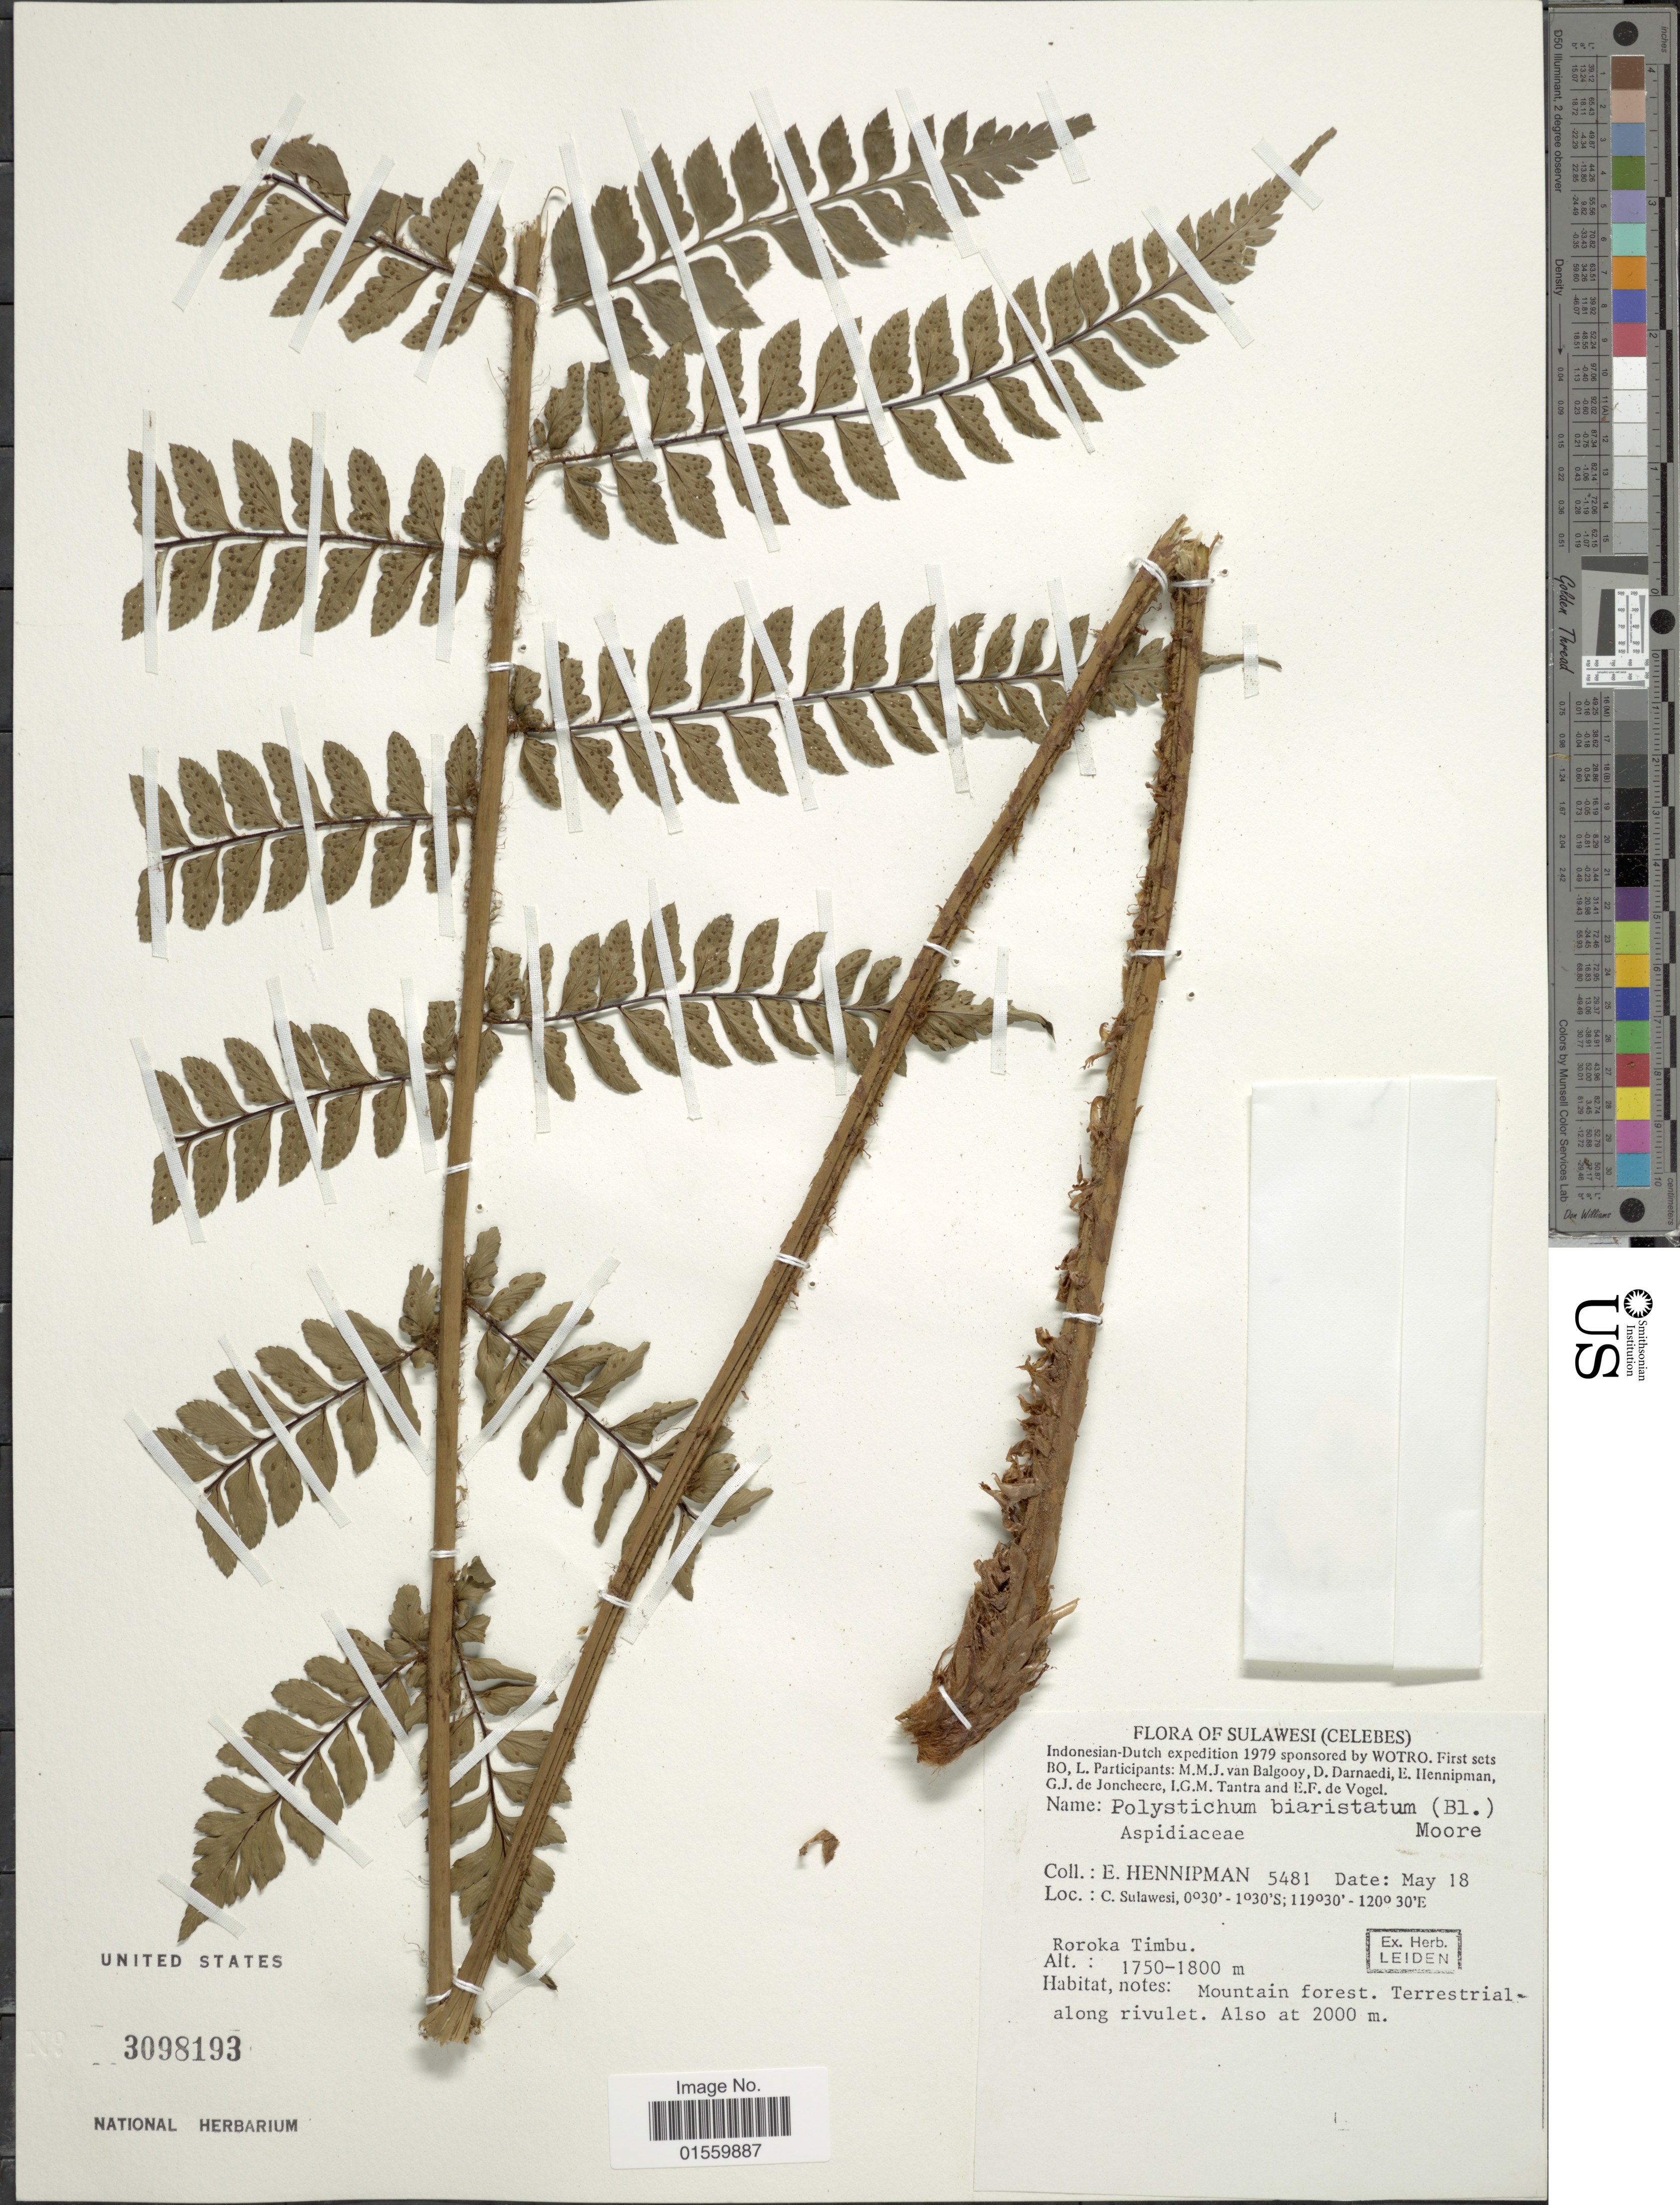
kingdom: Plantae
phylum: Tracheophyta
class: Polypodiopsida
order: Polypodiales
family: Dryopteridaceae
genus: Polystichum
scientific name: Polystichum biaristatum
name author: (Blume) T. Moore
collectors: E. Hennipman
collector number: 5481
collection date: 1979-05-18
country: Indonesia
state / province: Sulawesi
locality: Sulawesi (Celebes), C. Sulawesi, Roroka Timbu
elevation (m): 1750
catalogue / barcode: US 2098193